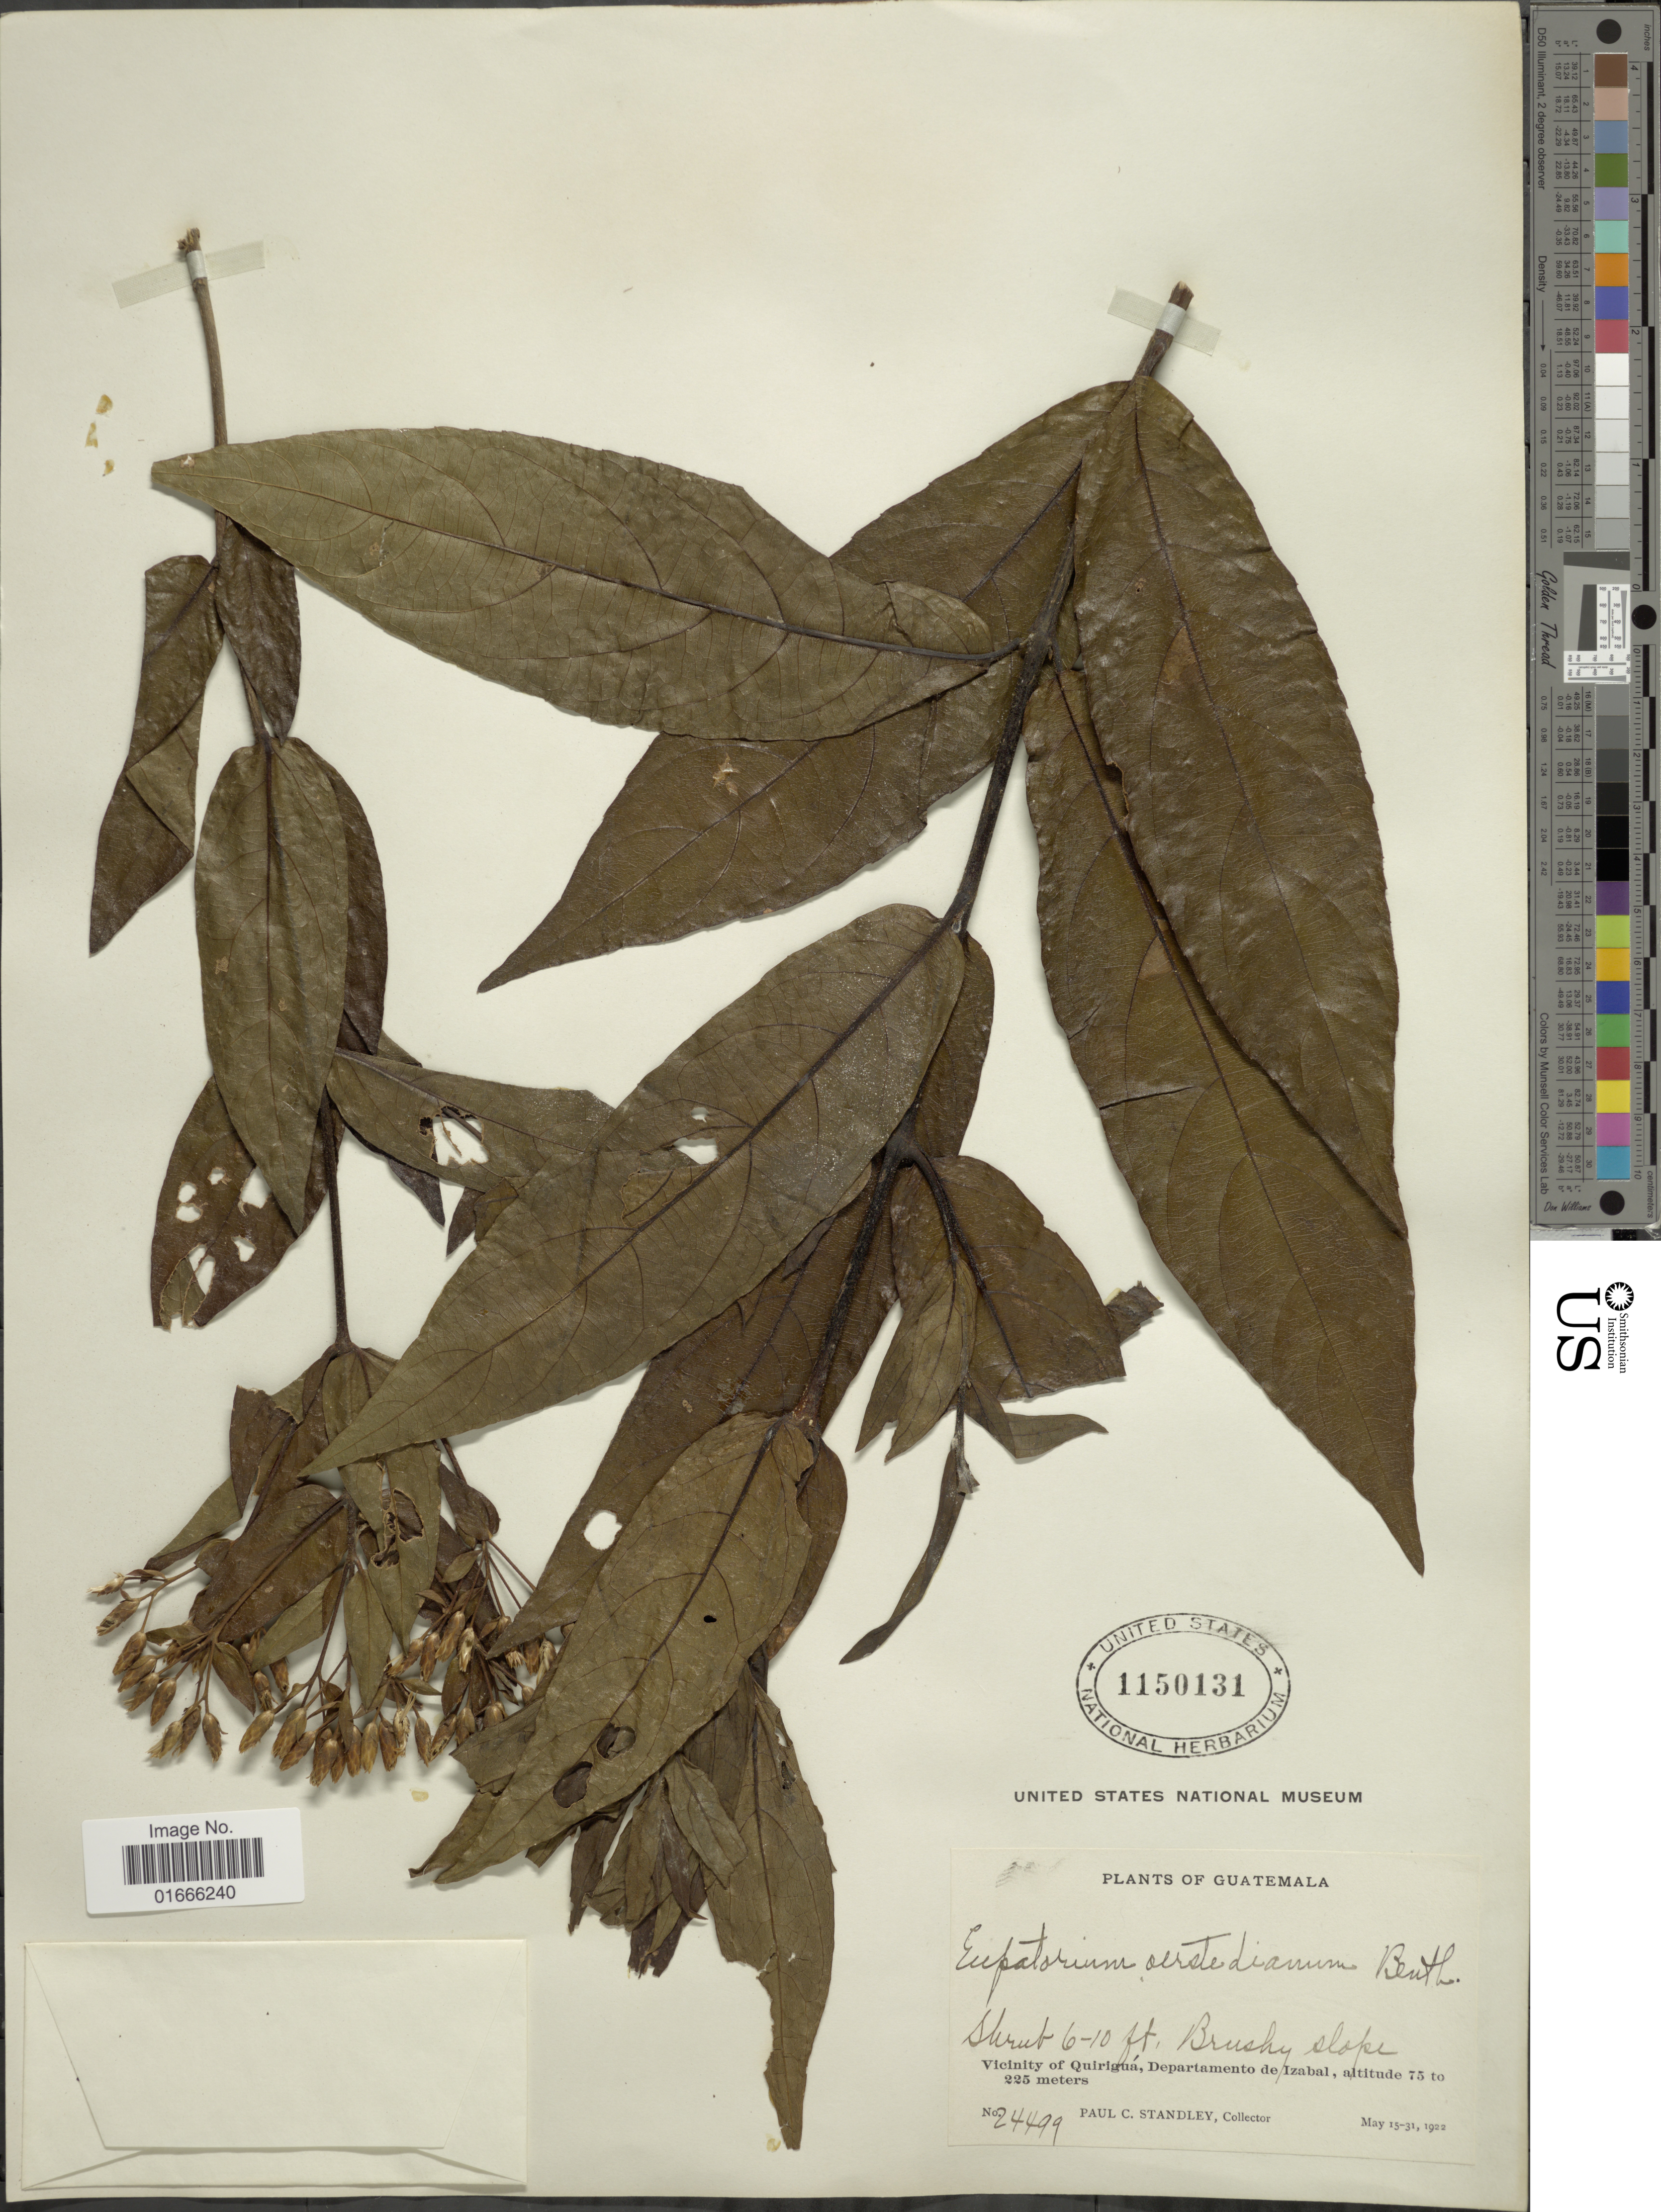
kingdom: Plantae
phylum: Tracheophyta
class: Magnoliopsida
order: Asterales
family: Asteraceae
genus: Chromolaena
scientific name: Chromolaena oerstediana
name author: (B.L. Rob. ex Oerst.) R.M. King & H. Rob.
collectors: P. C. Standley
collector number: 24499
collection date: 1922-05-15/1922-05-31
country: Guatemala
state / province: Izabal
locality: Vicinity of Quirigua, Departamento de Izabal.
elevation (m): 75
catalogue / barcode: US 1150131